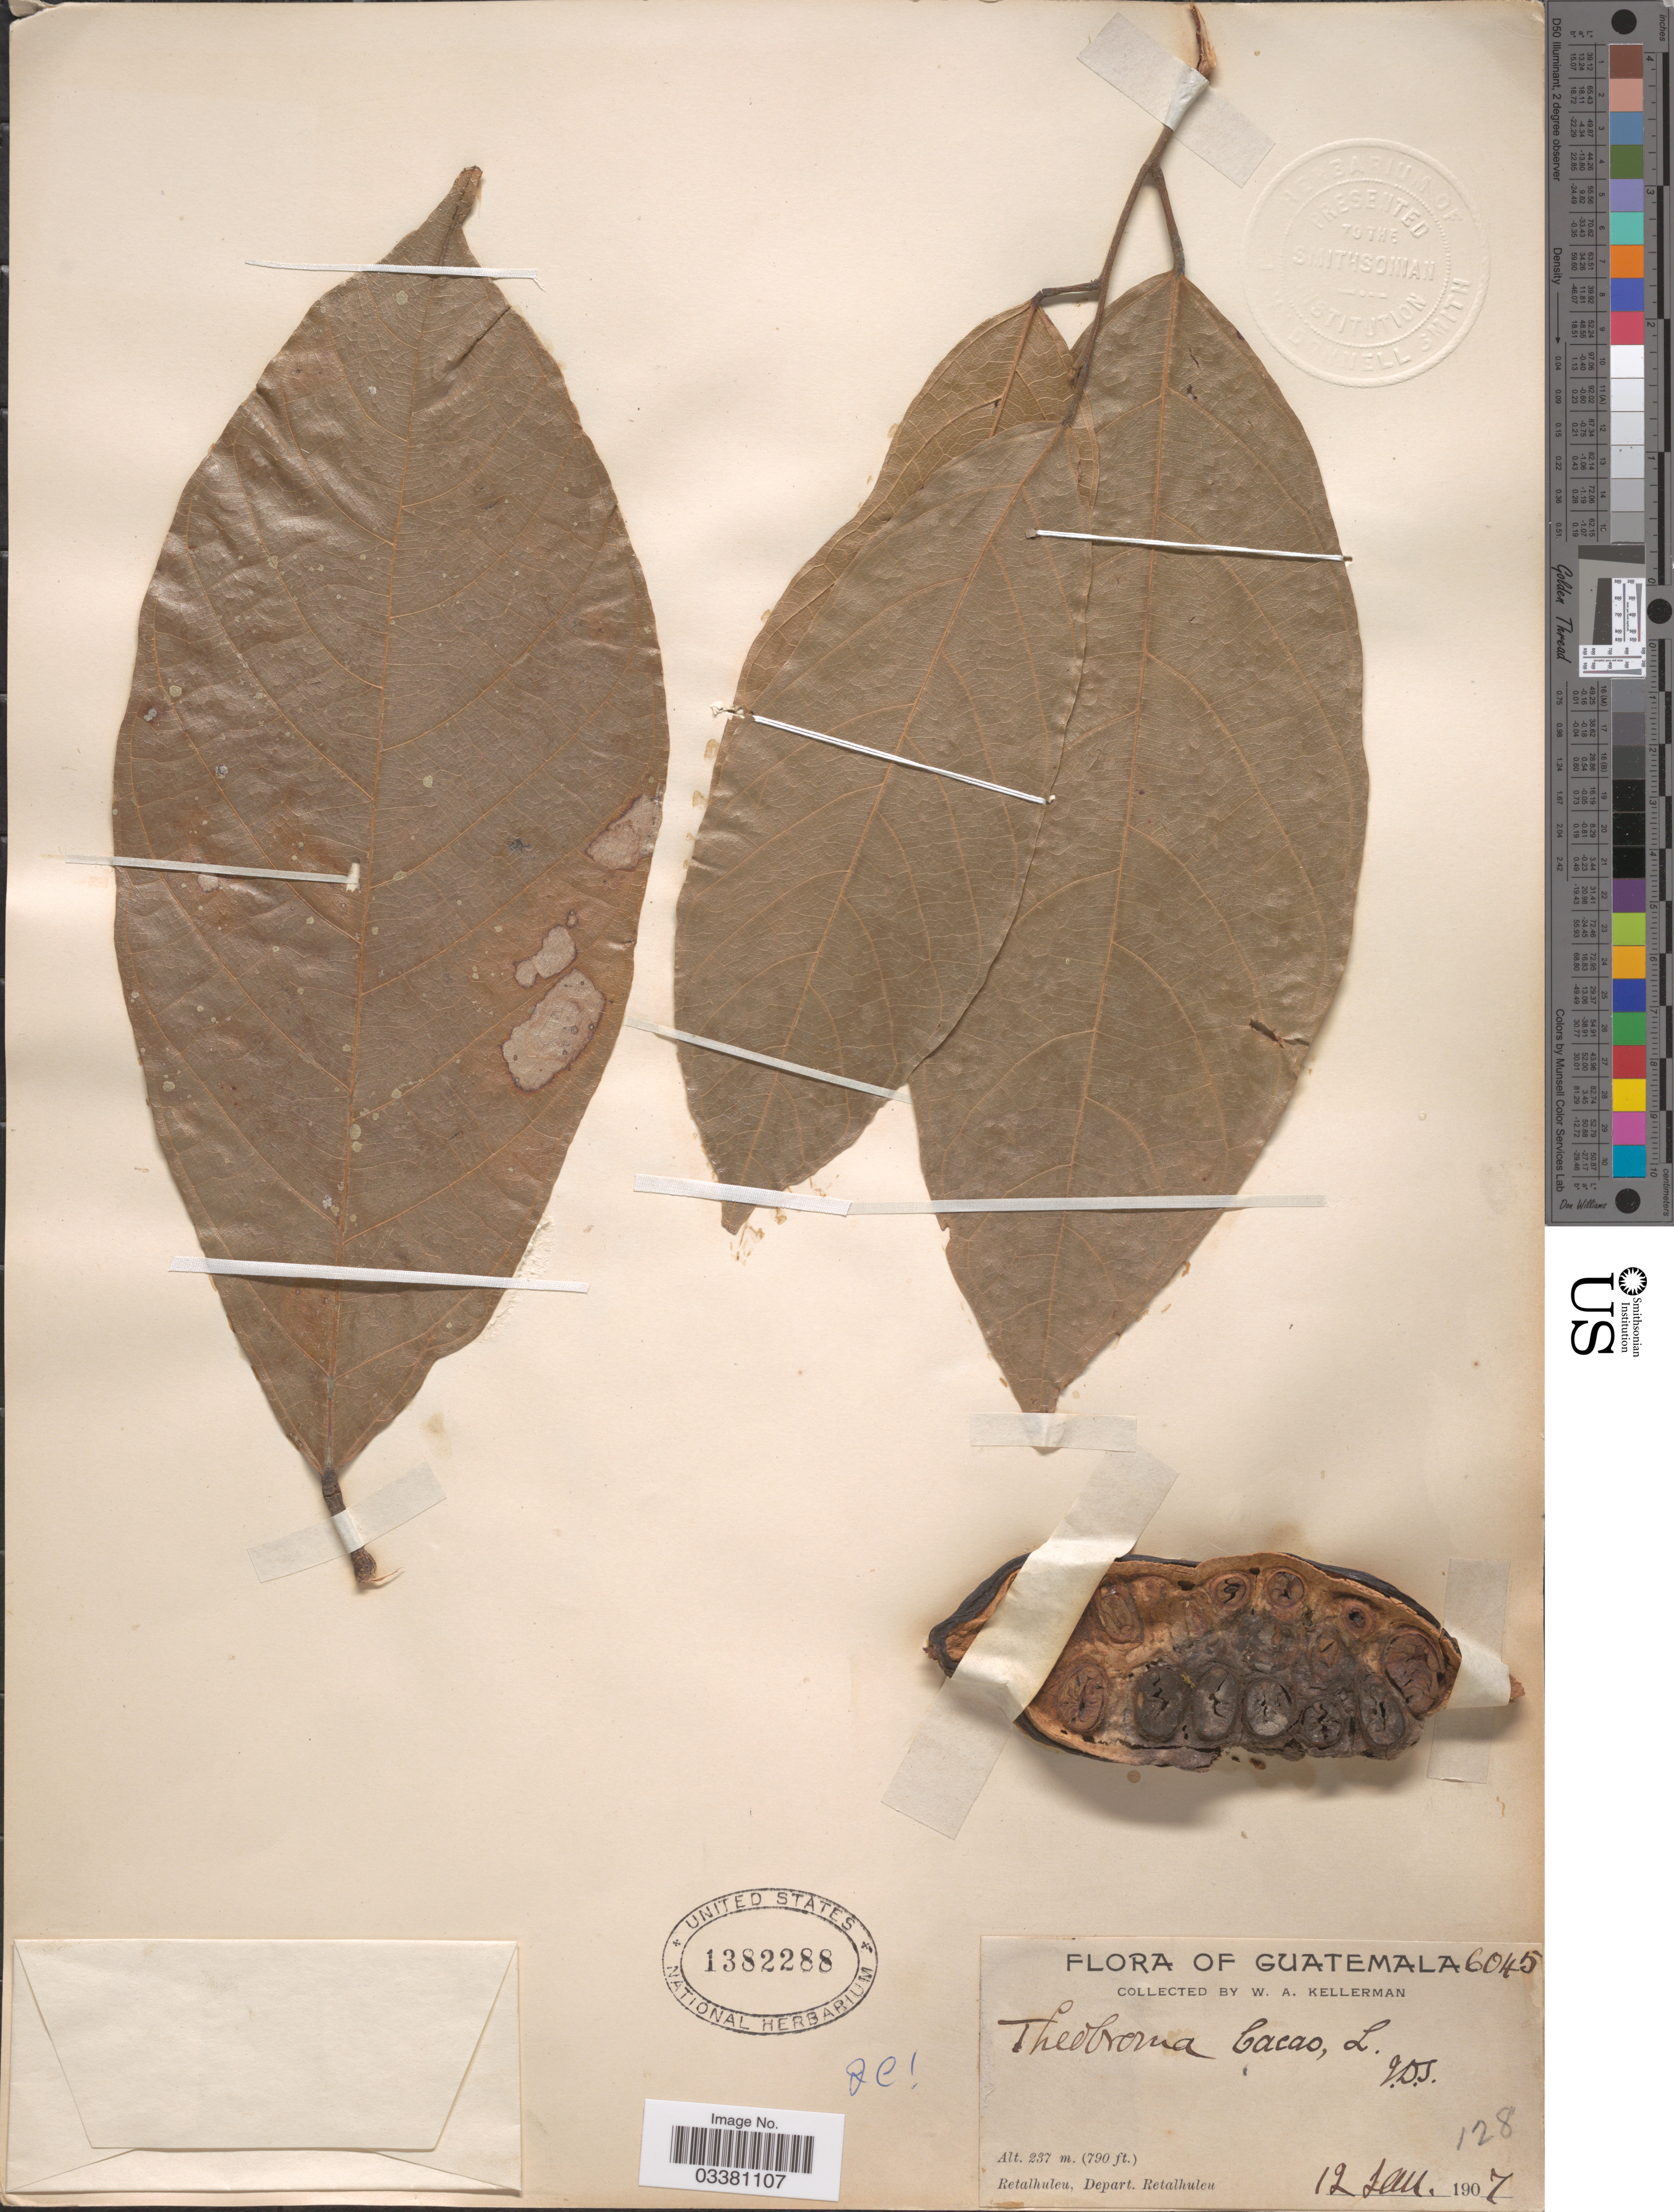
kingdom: Plantae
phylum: Tracheophyta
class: Magnoliopsida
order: Malvales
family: Malvaceae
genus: Theobroma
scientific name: Theobroma cacao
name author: L.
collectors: W. Kellerman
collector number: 6045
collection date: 1907-01-12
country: Guatemala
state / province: Retalhuleu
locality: Retalhuleu, Depart. Retalhuleu.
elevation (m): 237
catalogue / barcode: US 1382288